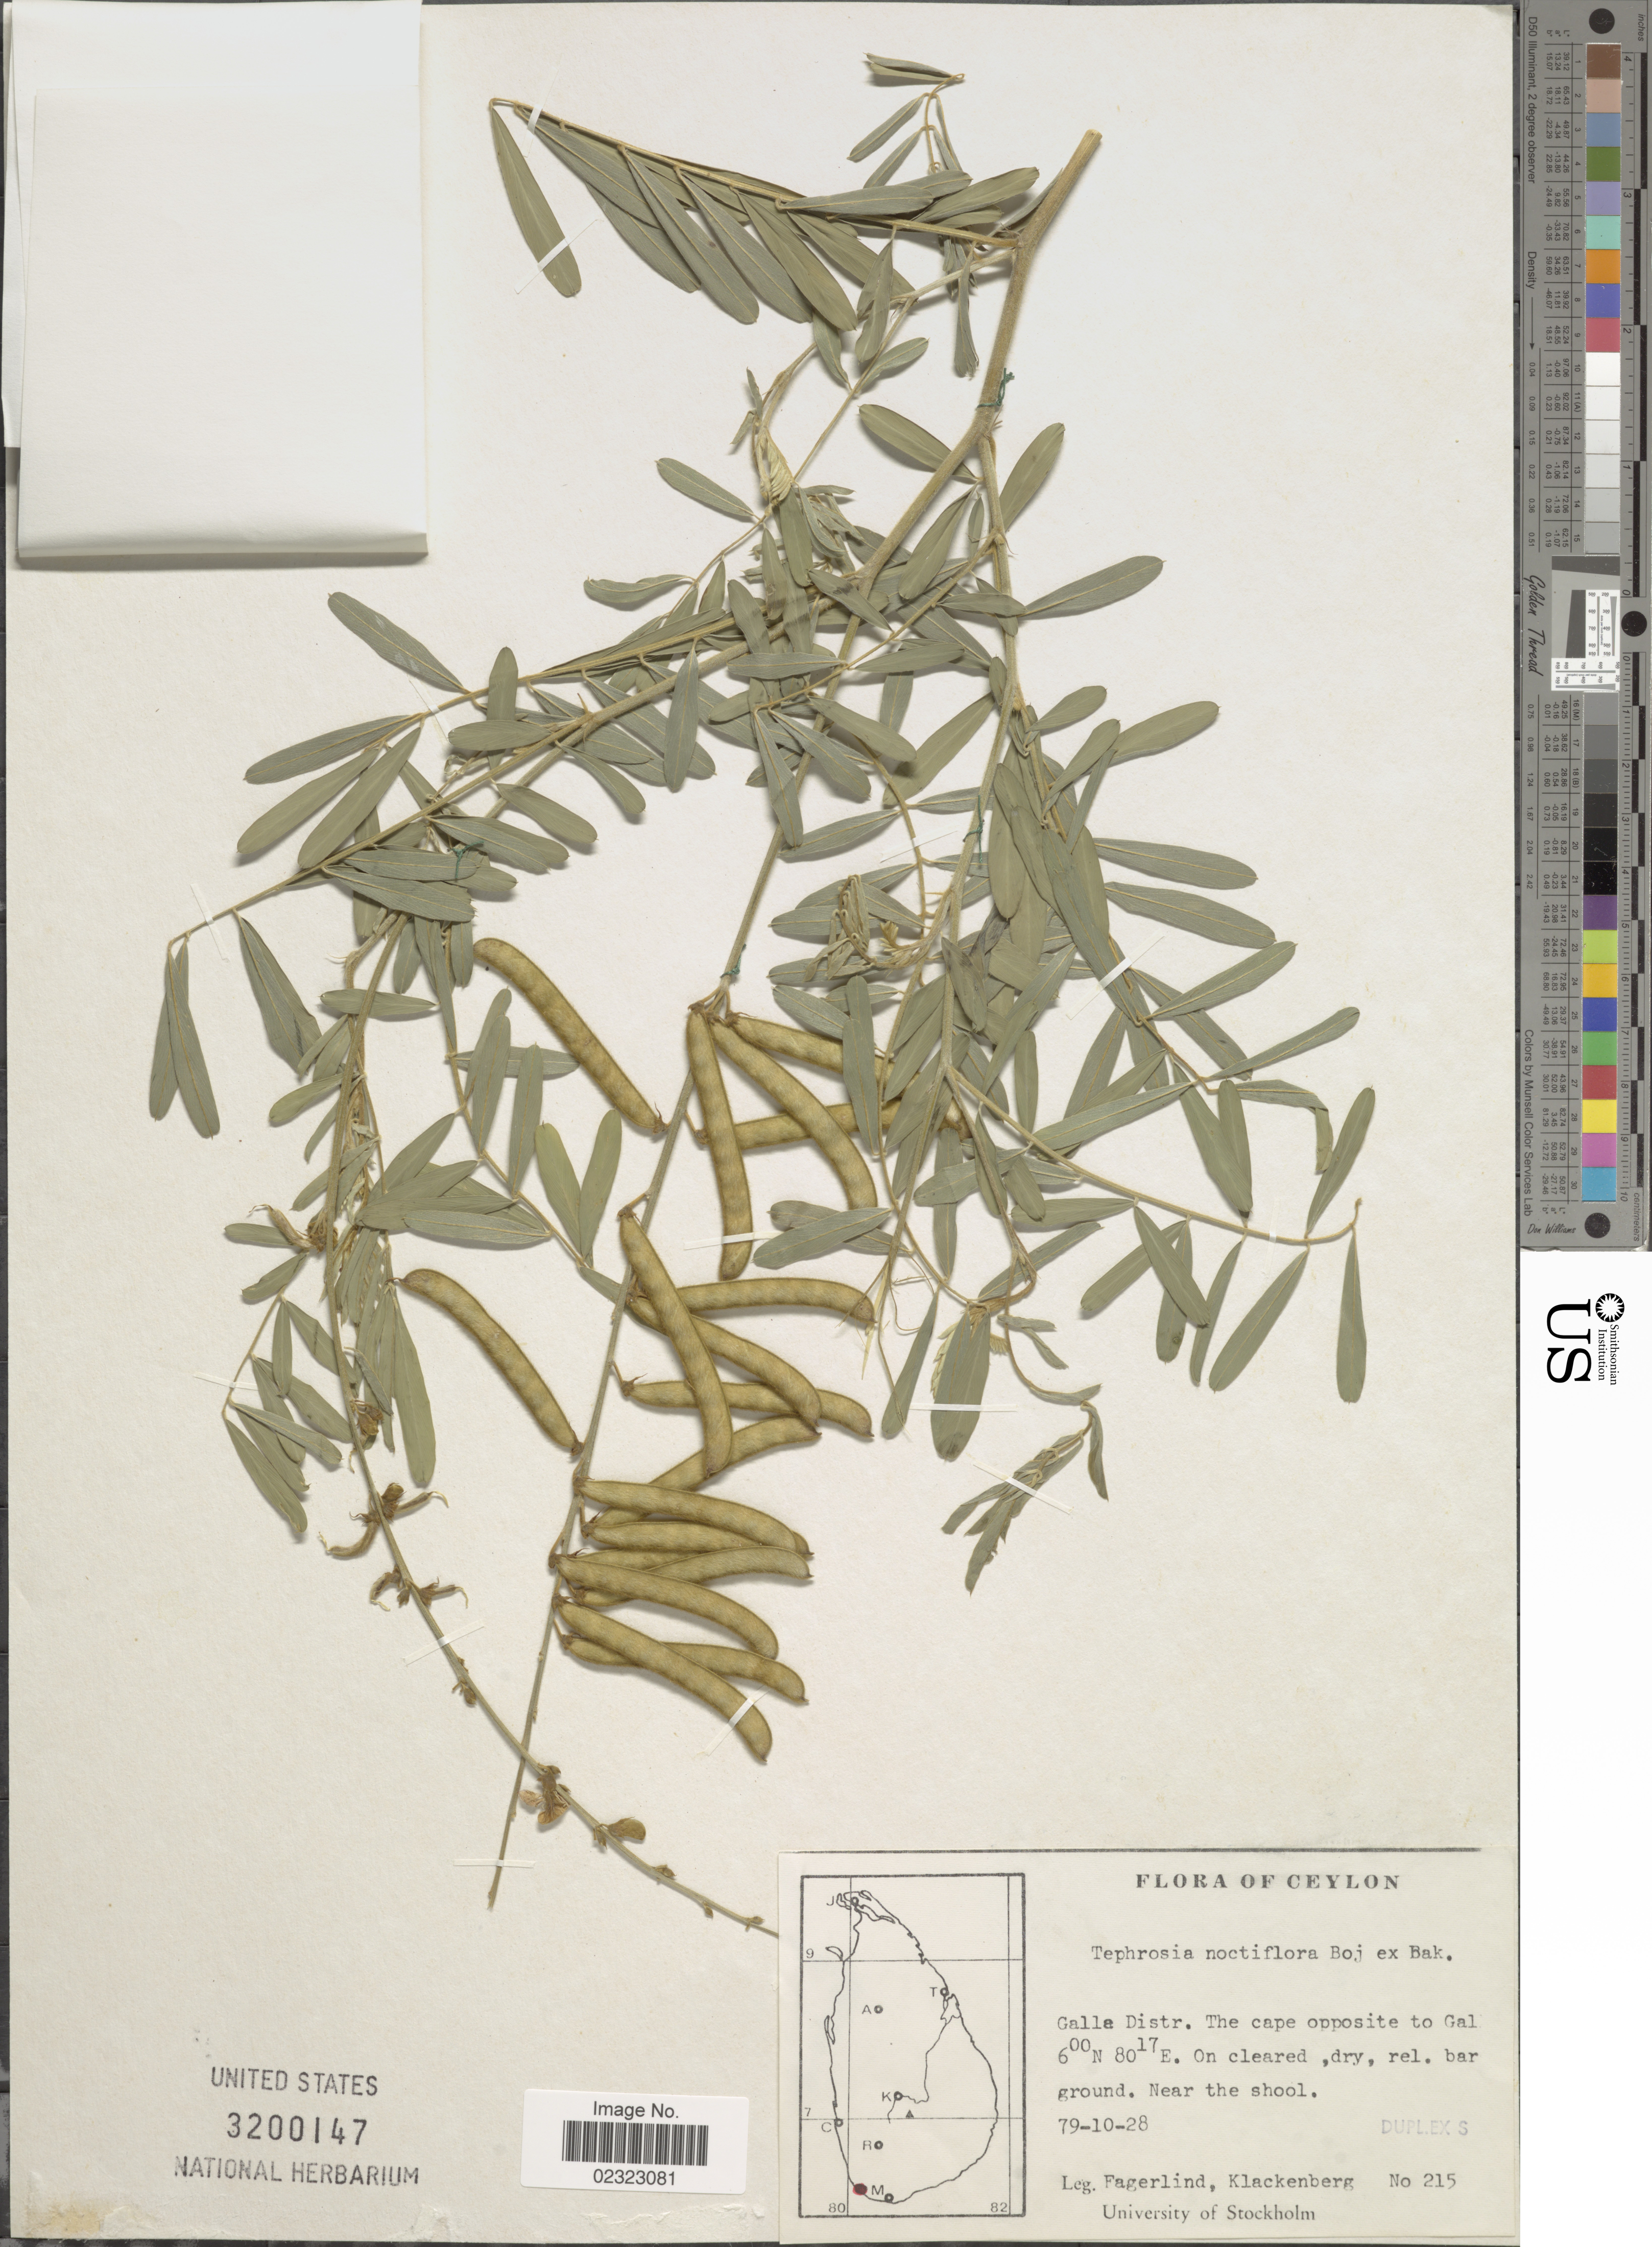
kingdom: Plantae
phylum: Tracheophyta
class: Magnoliopsida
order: Fabales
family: Fabaceae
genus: Tephrosia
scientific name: Tephrosia noctiflora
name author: Bojer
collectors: F. Fagerlind & -. Klackenberg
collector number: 215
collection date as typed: Transcribed d/m/y: 28/10/79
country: Sri Lanka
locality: Ceylon. Galla Distr. The cape opposite to Gal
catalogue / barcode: US 3200147